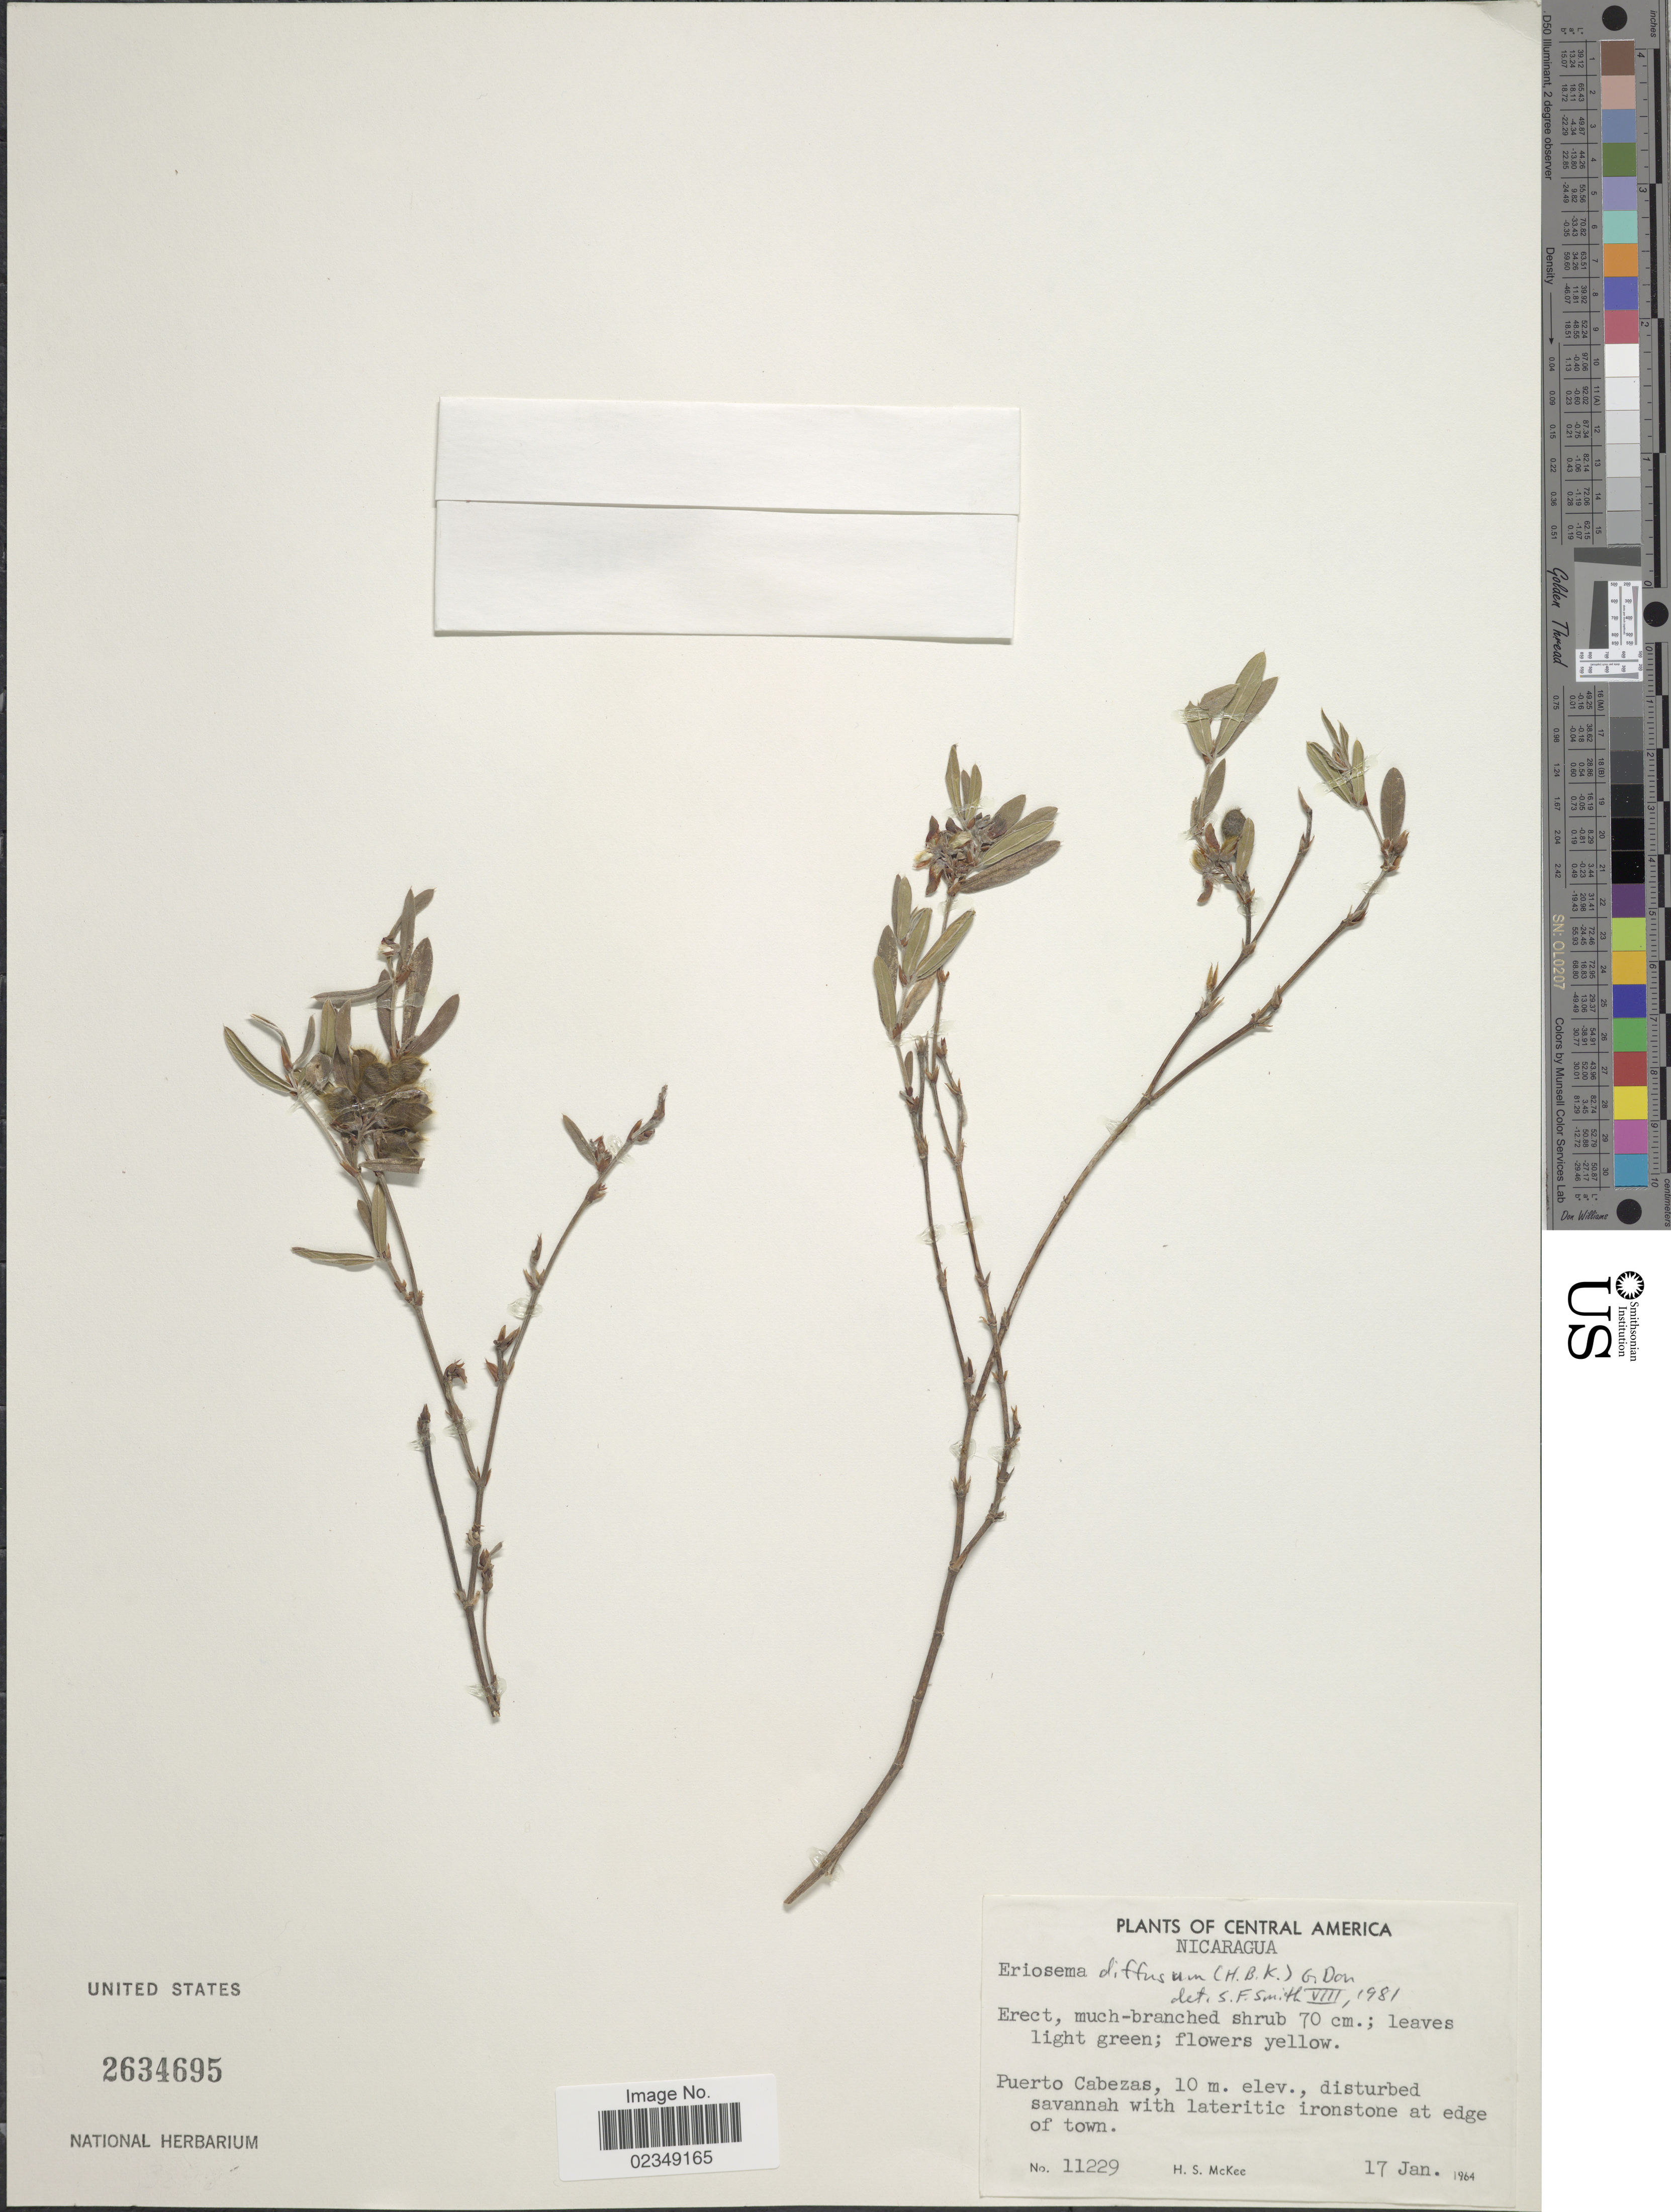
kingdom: Plantae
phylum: Tracheophyta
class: Magnoliopsida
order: Fabales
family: Fabaceae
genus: Eriosema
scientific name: Eriosema diffusum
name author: (Kunth) G. Don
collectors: H. S. McKee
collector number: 11229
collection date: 1964-01-17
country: Nicaragua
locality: Puerto Cabezas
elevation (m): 10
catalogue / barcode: US 2634695